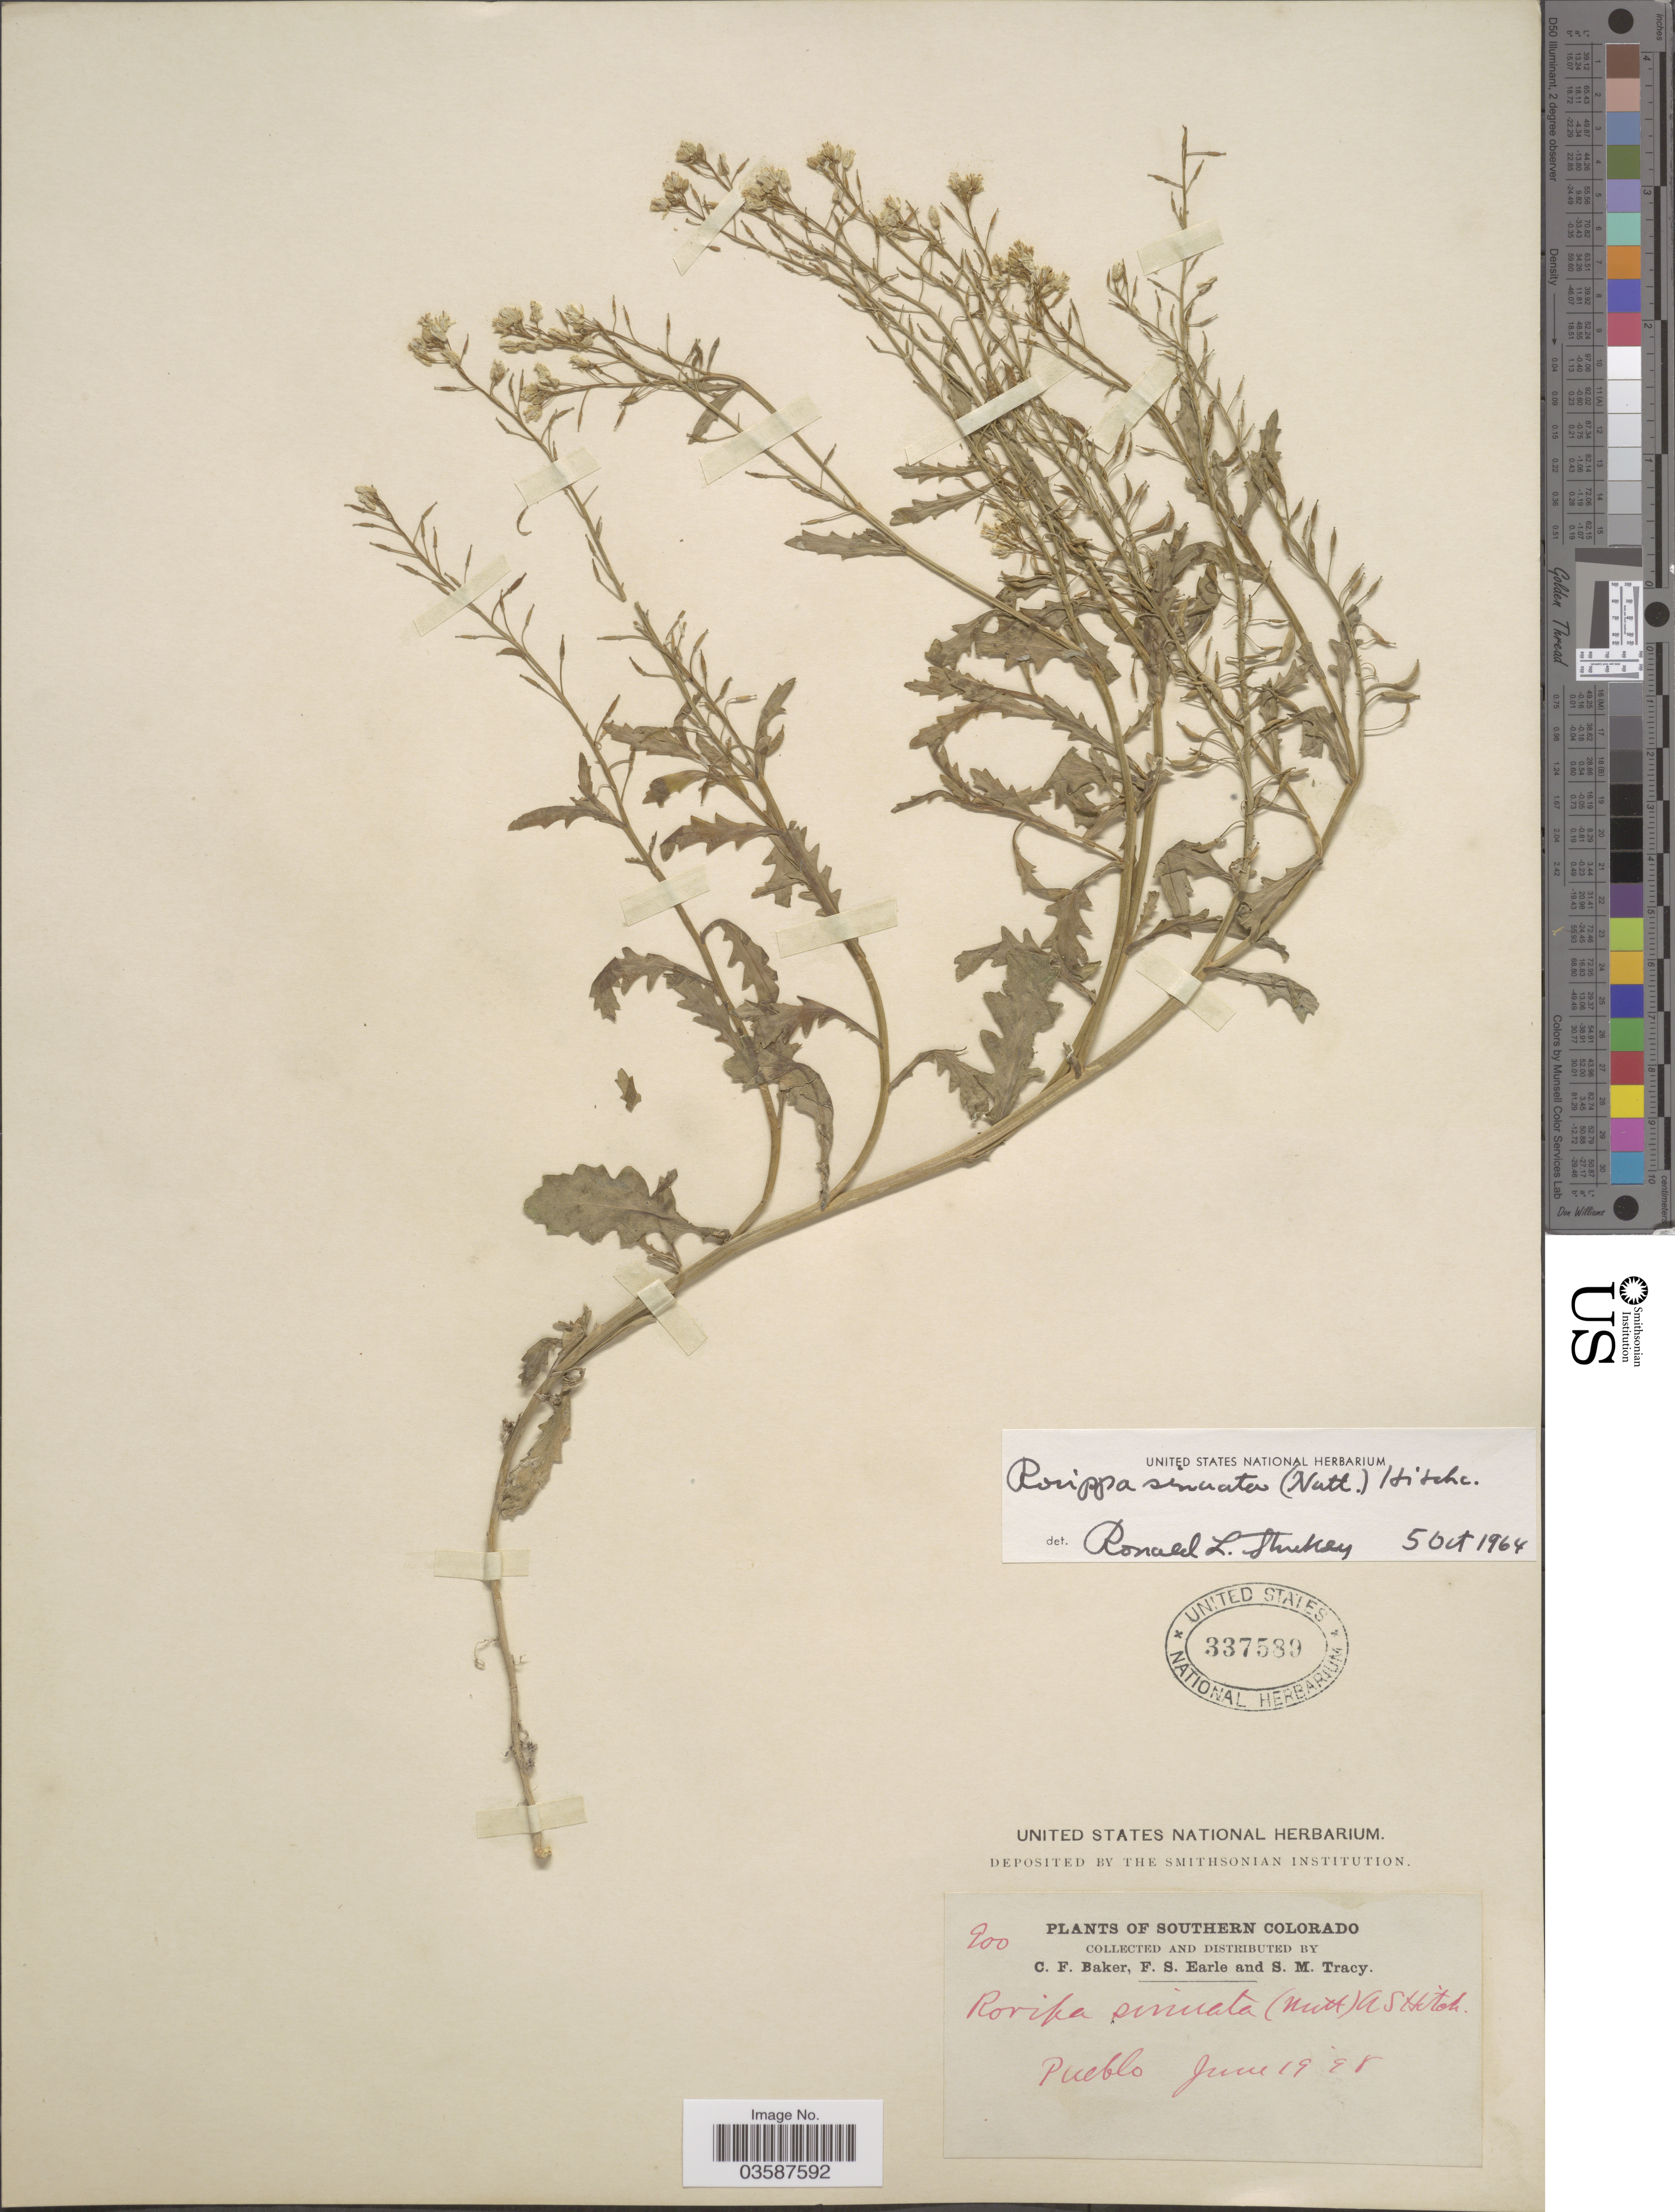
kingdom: Plantae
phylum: Tracheophyta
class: Magnoliopsida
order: Brassicales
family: Brassicaceae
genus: Rorippa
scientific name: Rorippa sinuata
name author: (Nutt.) Hitchc.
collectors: C. F. Baker, F. S. Earle & S. M. Tracy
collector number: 900*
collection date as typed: Transcribed d/m/y: 19/6/98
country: United States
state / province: Colorado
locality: Southern Colorado. Pueblo.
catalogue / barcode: US 337589